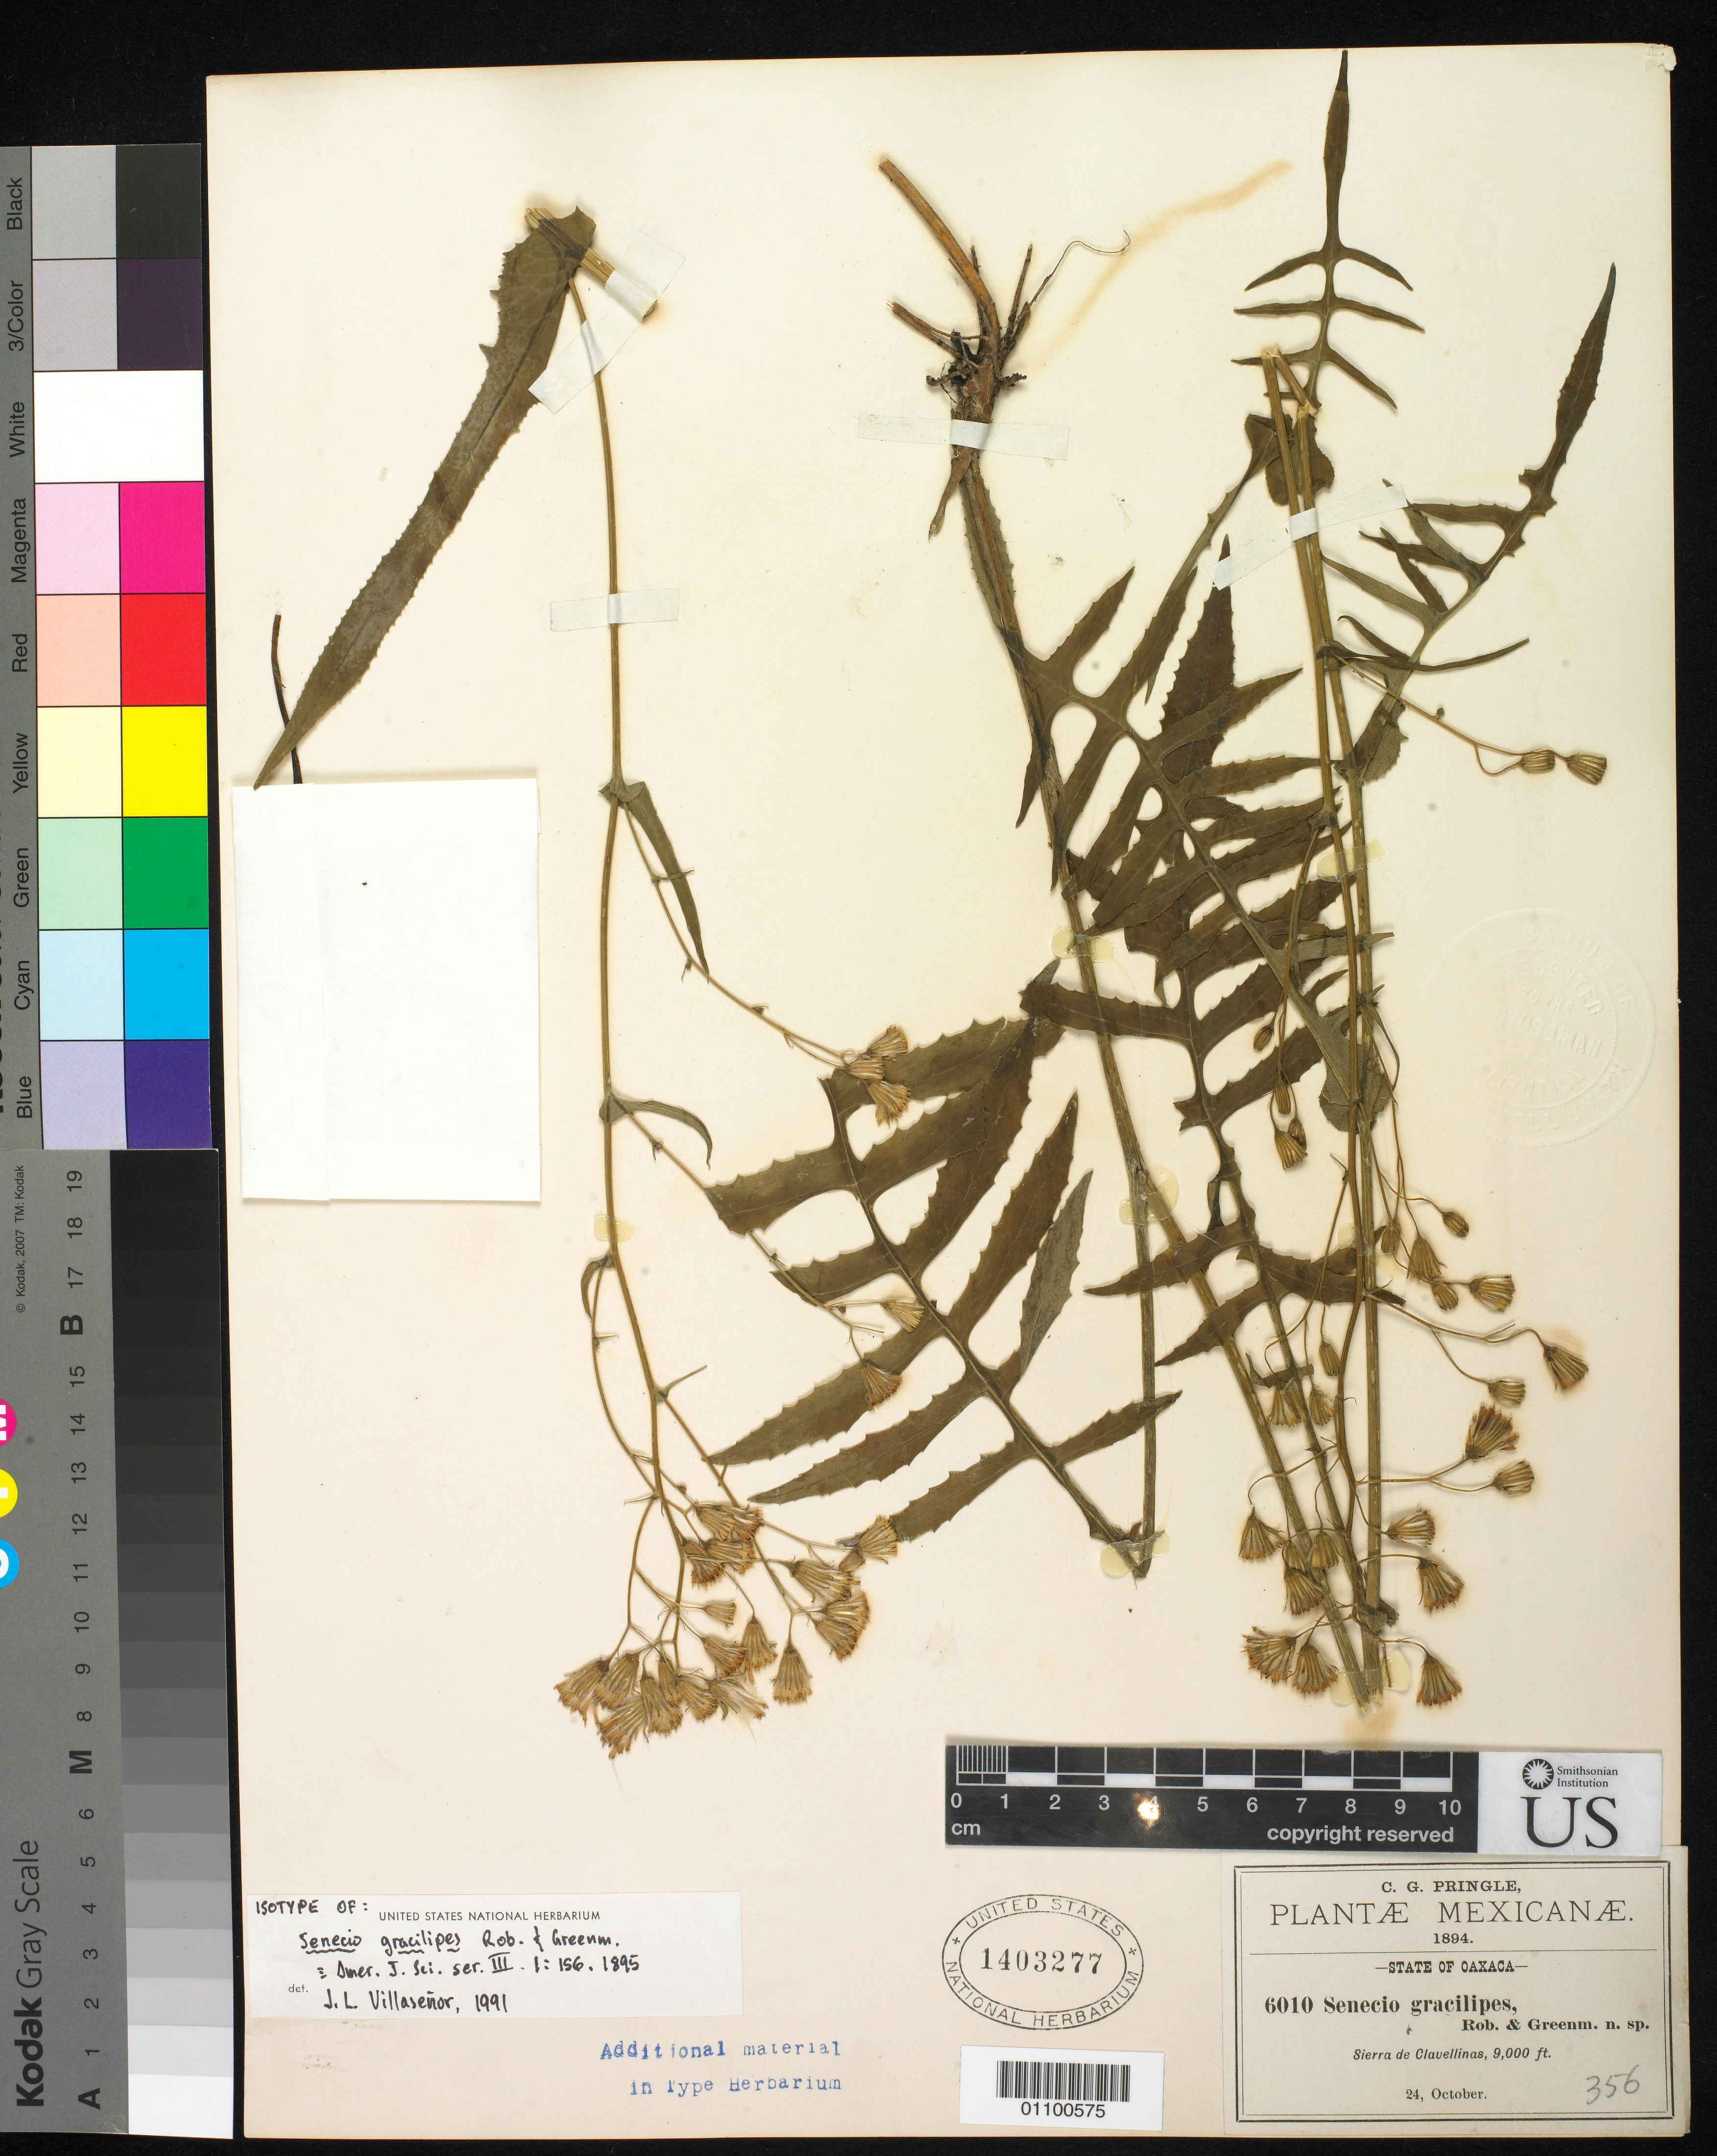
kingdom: Plantae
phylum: Tracheophyta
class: Magnoliopsida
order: Asterales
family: Asteraceae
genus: Senecio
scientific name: Senecio gracilipes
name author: B.L. Rob. & Greenm.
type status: Isotype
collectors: C. G. Pringle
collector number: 6010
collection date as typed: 24 Oct 1894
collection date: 1894-10-24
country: Mexico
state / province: Oaxaca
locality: Sierra de Clavellinas; alt. 9000 ft.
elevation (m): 2743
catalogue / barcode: US 1403277